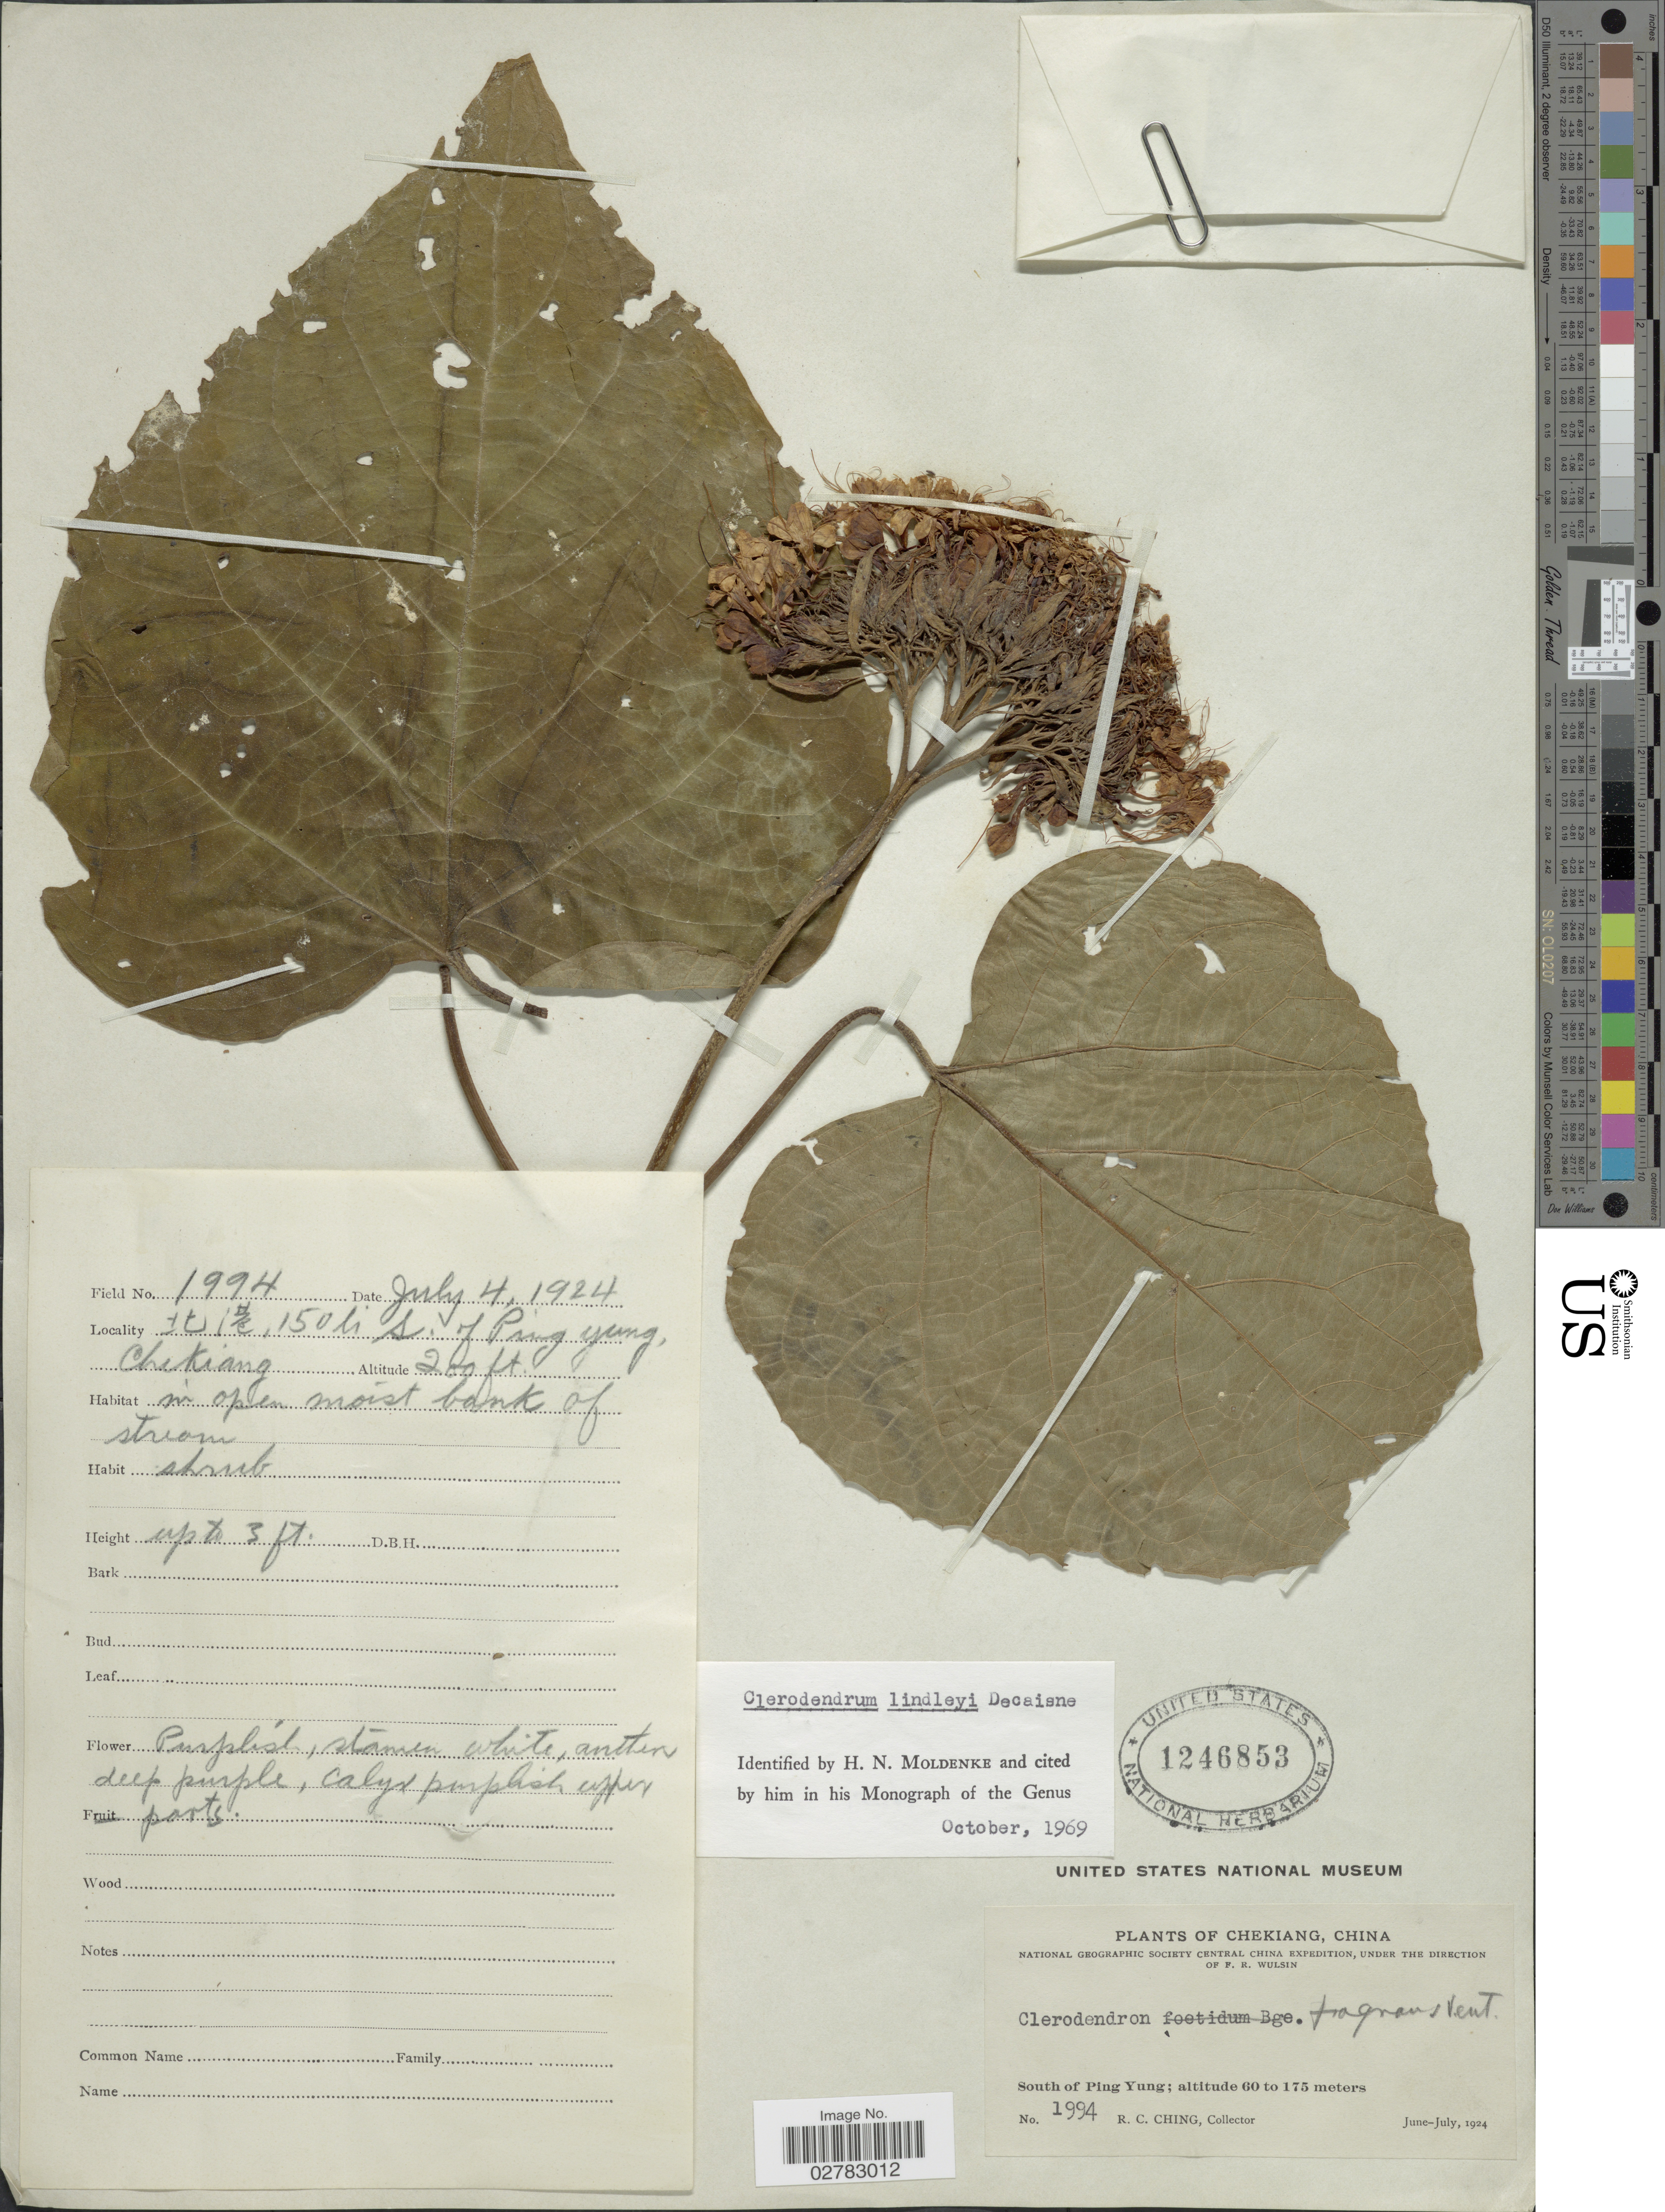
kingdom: Plantae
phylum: Tracheophyta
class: Magnoliopsida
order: Lamiales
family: Lamiaceae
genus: Clerodendrum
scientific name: Clerodendrum lindleyi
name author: Decne. ex Planch.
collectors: R. C. Ching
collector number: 1994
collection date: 1924-07-04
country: China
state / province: Sichuan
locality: South of Ping Yung. 150 li S. of Ping yung.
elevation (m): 61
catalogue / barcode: US 1246853